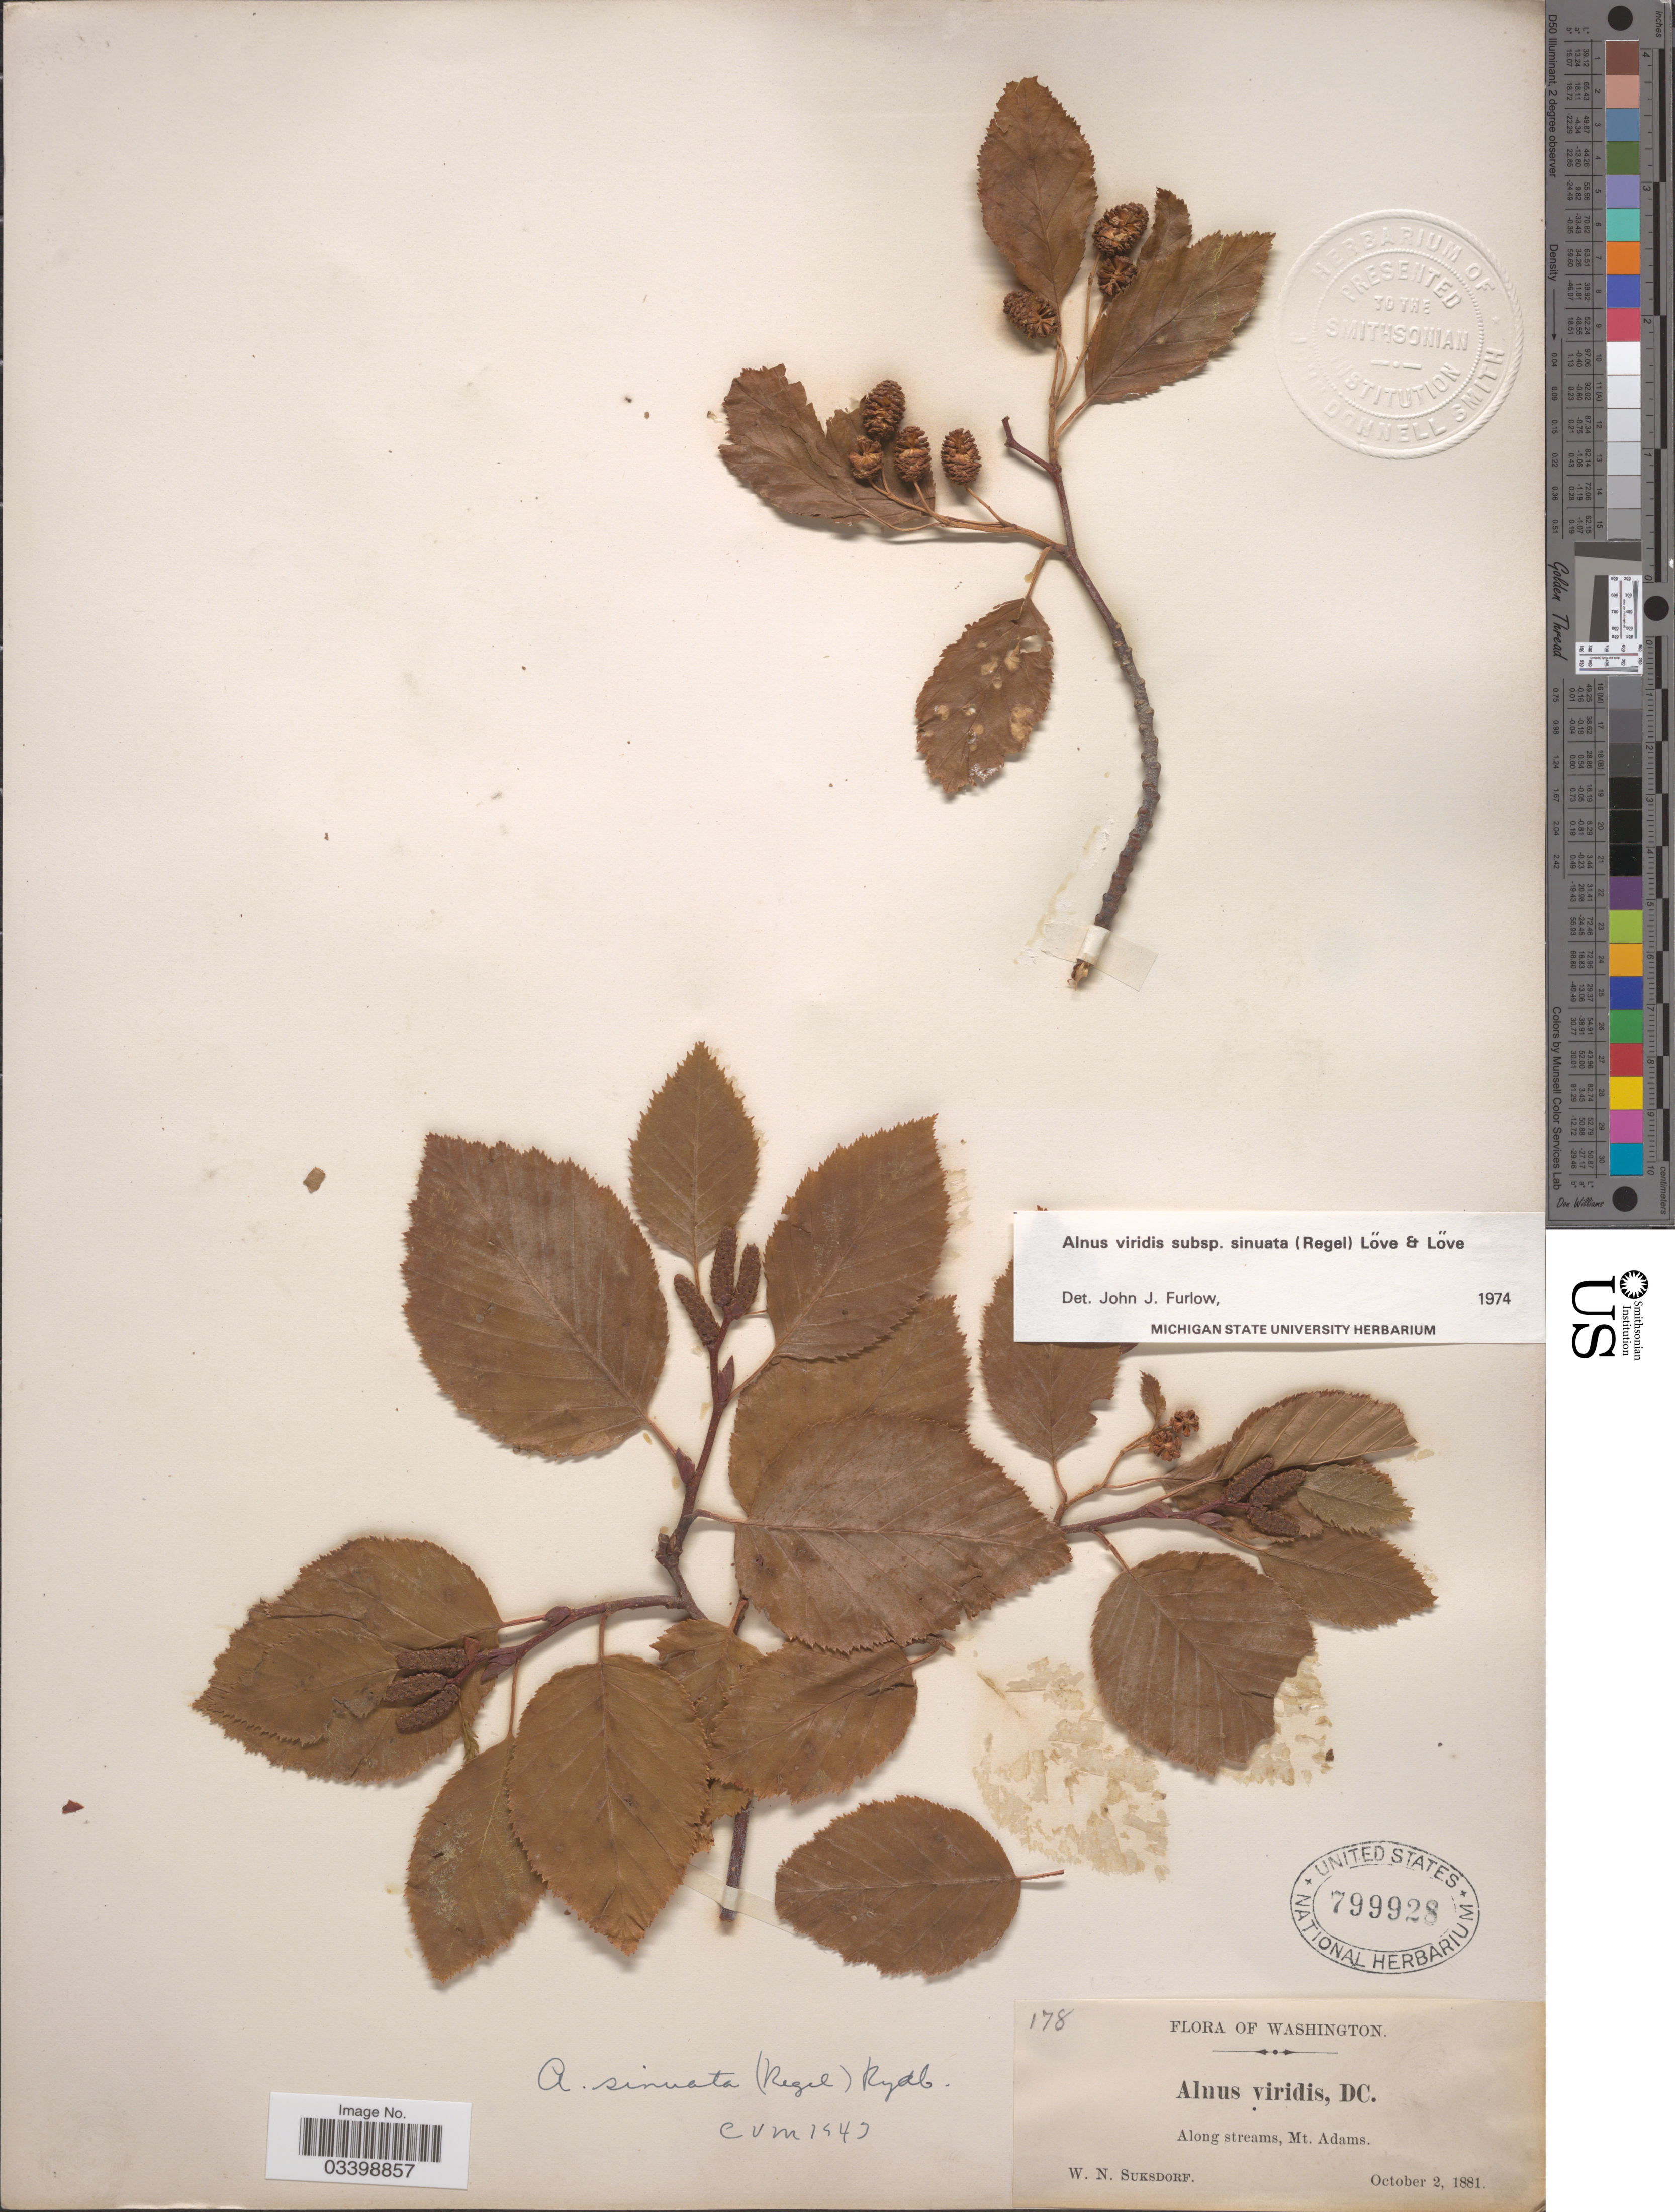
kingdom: Plantae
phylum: Tracheophyta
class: Magnoliopsida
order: Fagales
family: Betulaceae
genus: Alnus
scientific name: Alnus viridis subsp. sinuata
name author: Regel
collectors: W. N. Suksdorf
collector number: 178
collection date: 1881-10-02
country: United States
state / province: Washington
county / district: Yakima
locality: Along streams, Mt. Adams.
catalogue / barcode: US 799928